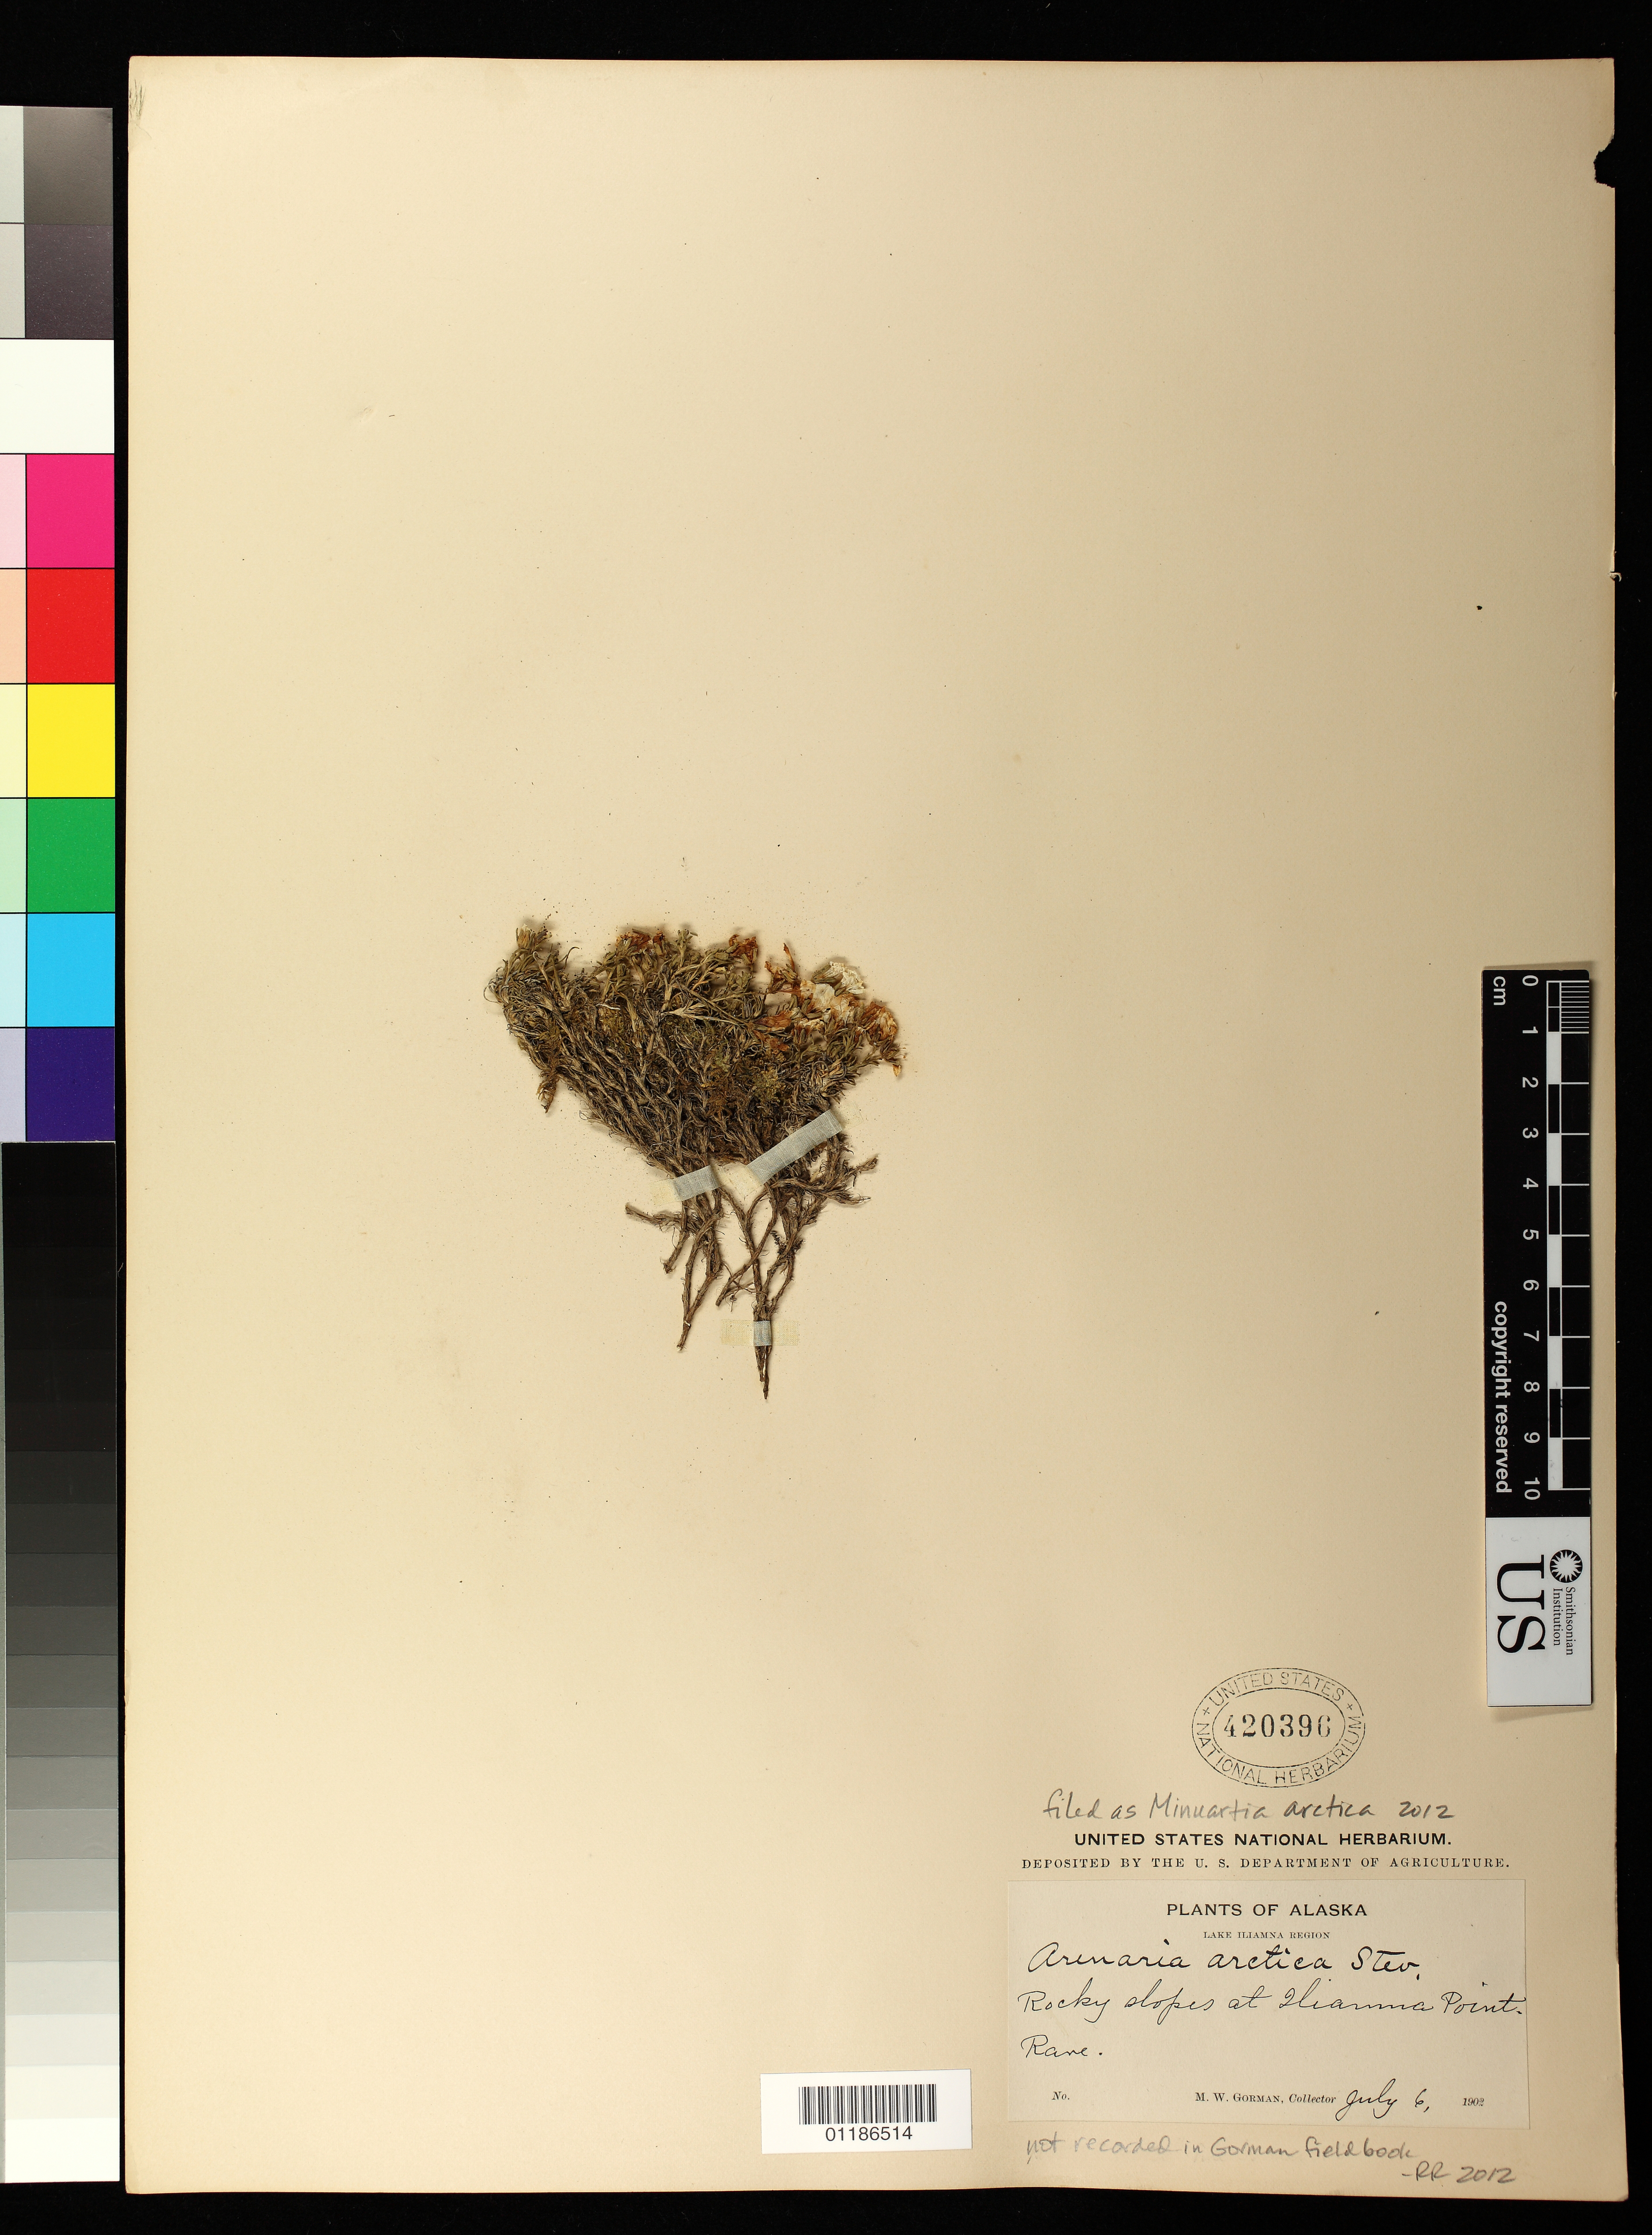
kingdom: Plantae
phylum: Tracheophyta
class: Magnoliopsida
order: Caryophyllales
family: Caryophyllaceae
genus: Cherleria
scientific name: Cherleria arctica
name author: (Steven ex Ser.) A.J. Moore & Dillenb.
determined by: Strong, M. T., (US), Smithsonian Institution - National Museum of Natural History (UNITED STATES)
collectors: M. W. Gorman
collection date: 1902-07-06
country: United States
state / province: Alaska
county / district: Kenai Peninsula Borough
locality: Rocky slopes at Iliamna Point.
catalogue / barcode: US 420396